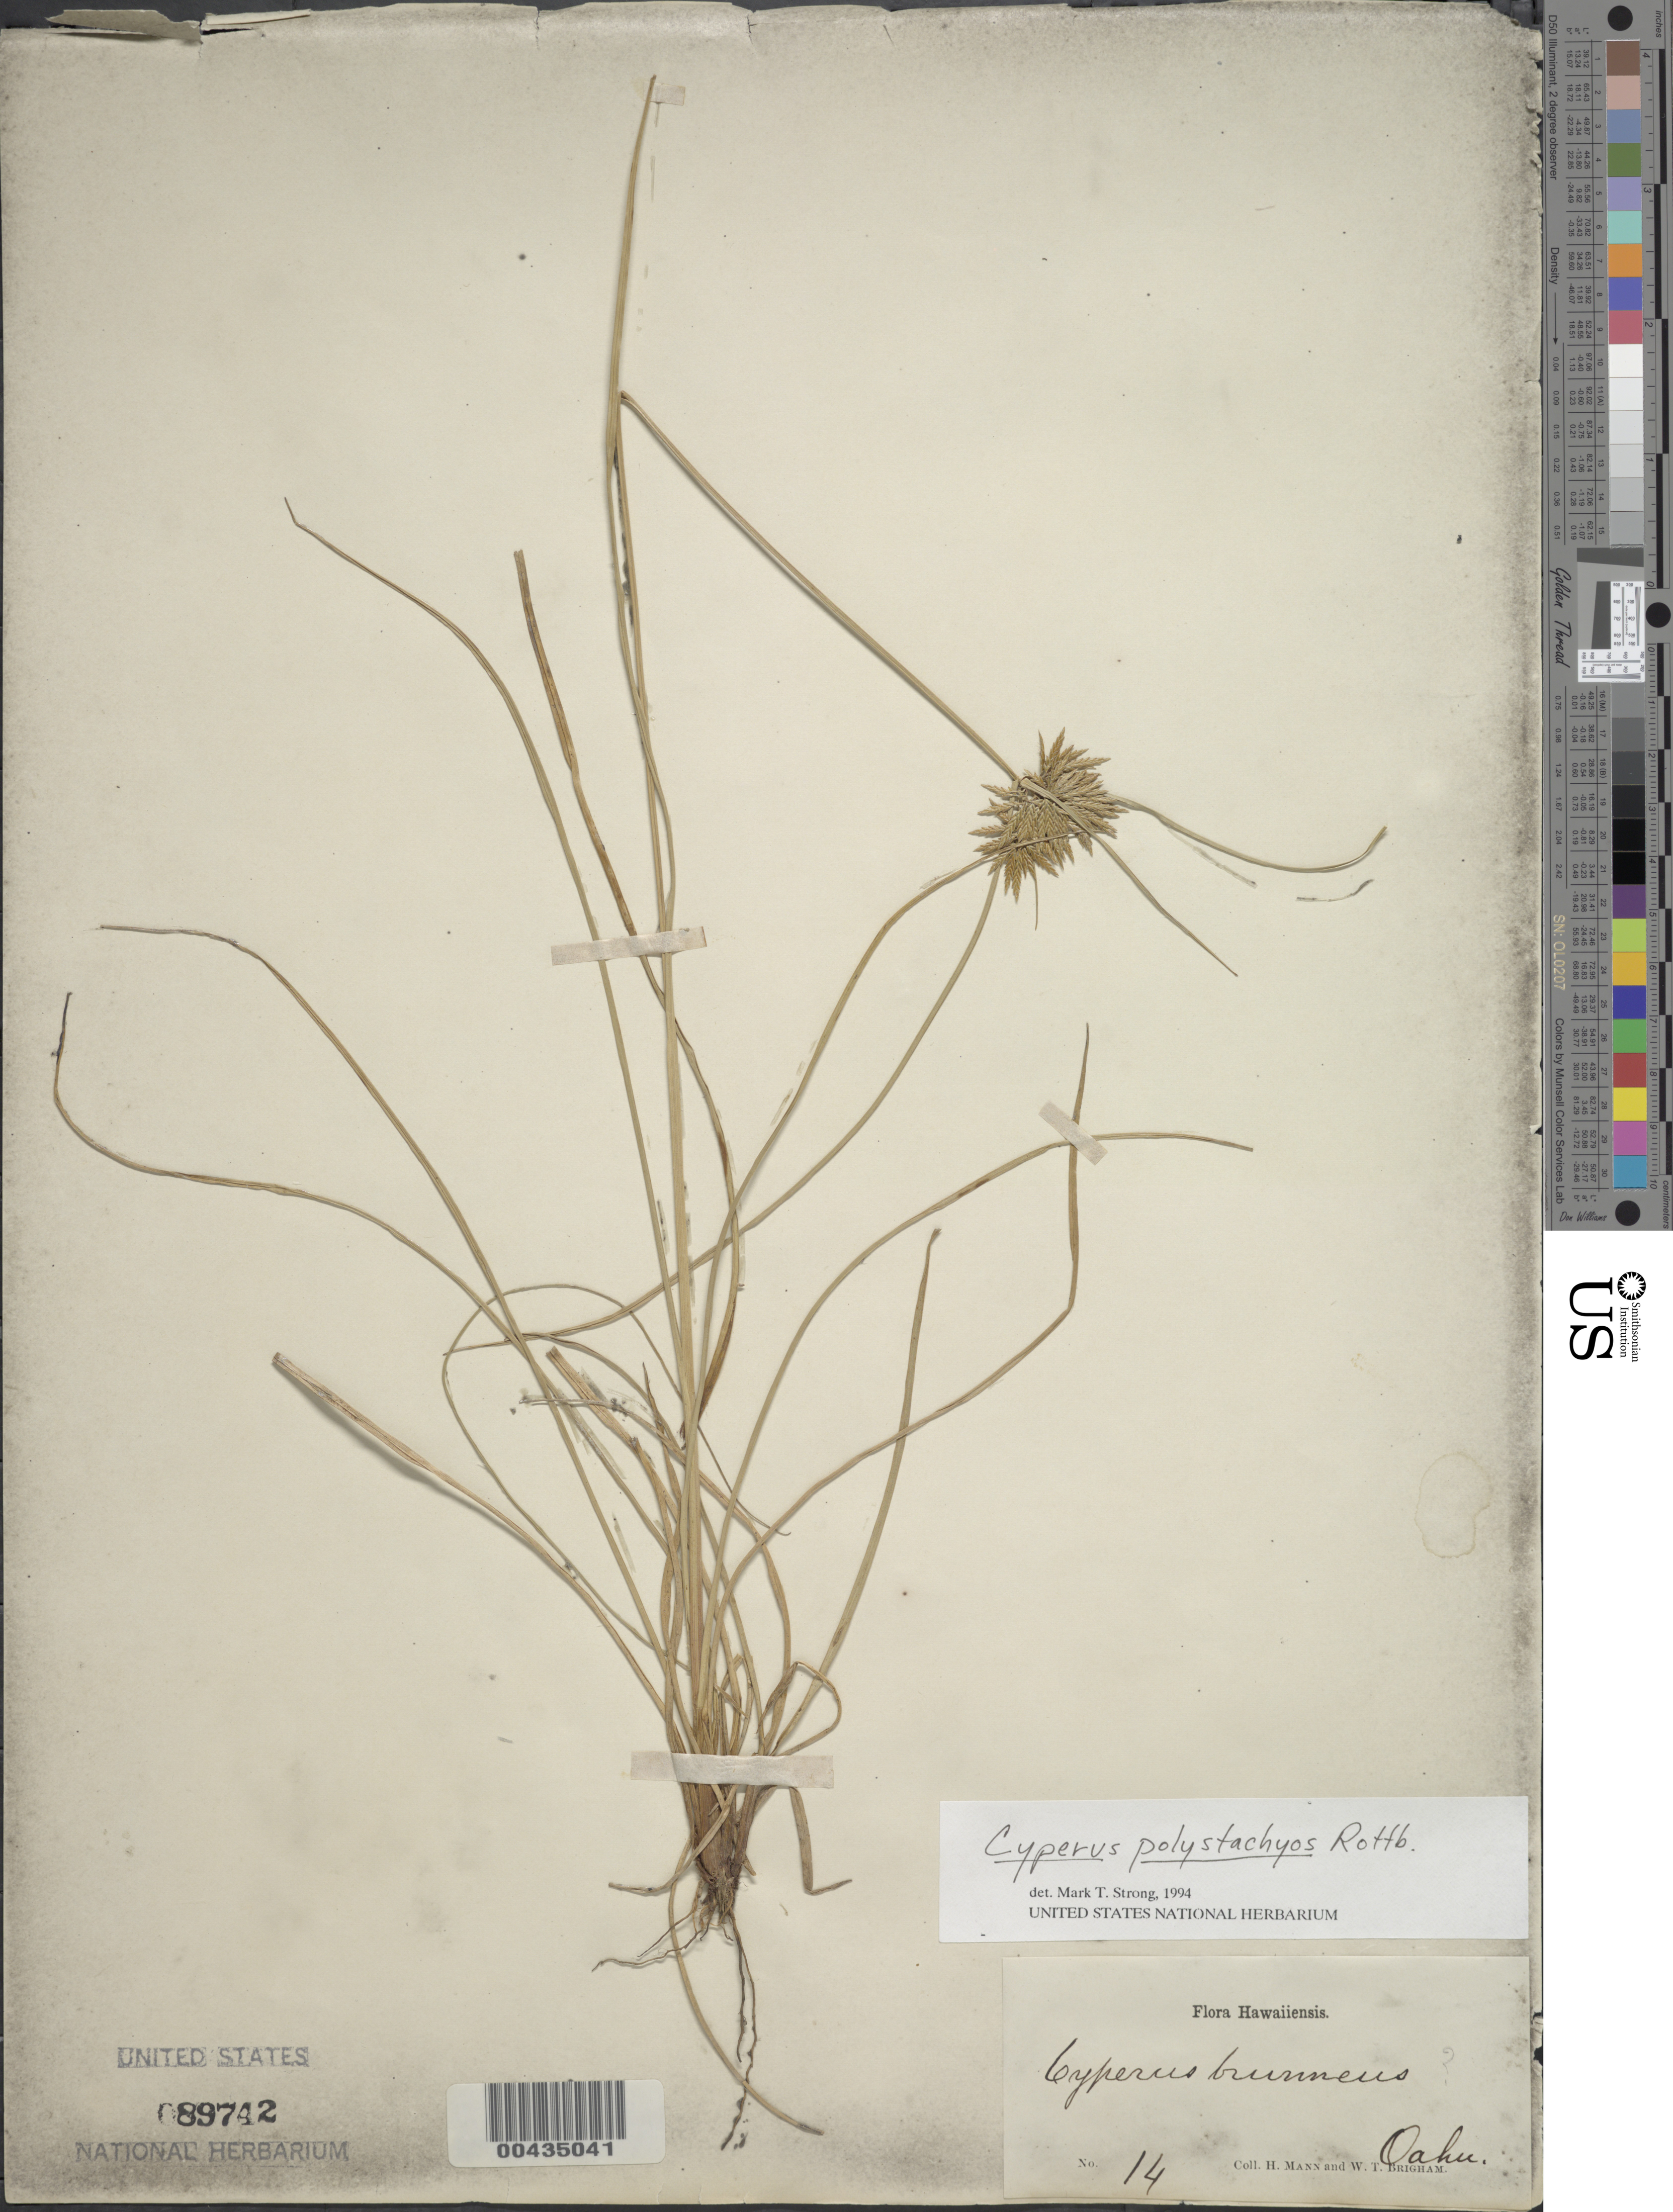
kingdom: Plantae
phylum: Tracheophyta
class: Liliopsida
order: Poales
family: Cyperaceae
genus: Cyperus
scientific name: Cyperus brunneus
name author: Sw.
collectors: H. Mann & W. T. Brigham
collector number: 14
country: United States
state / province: Hawaii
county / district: Honolulu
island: Oahu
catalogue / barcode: US 89742